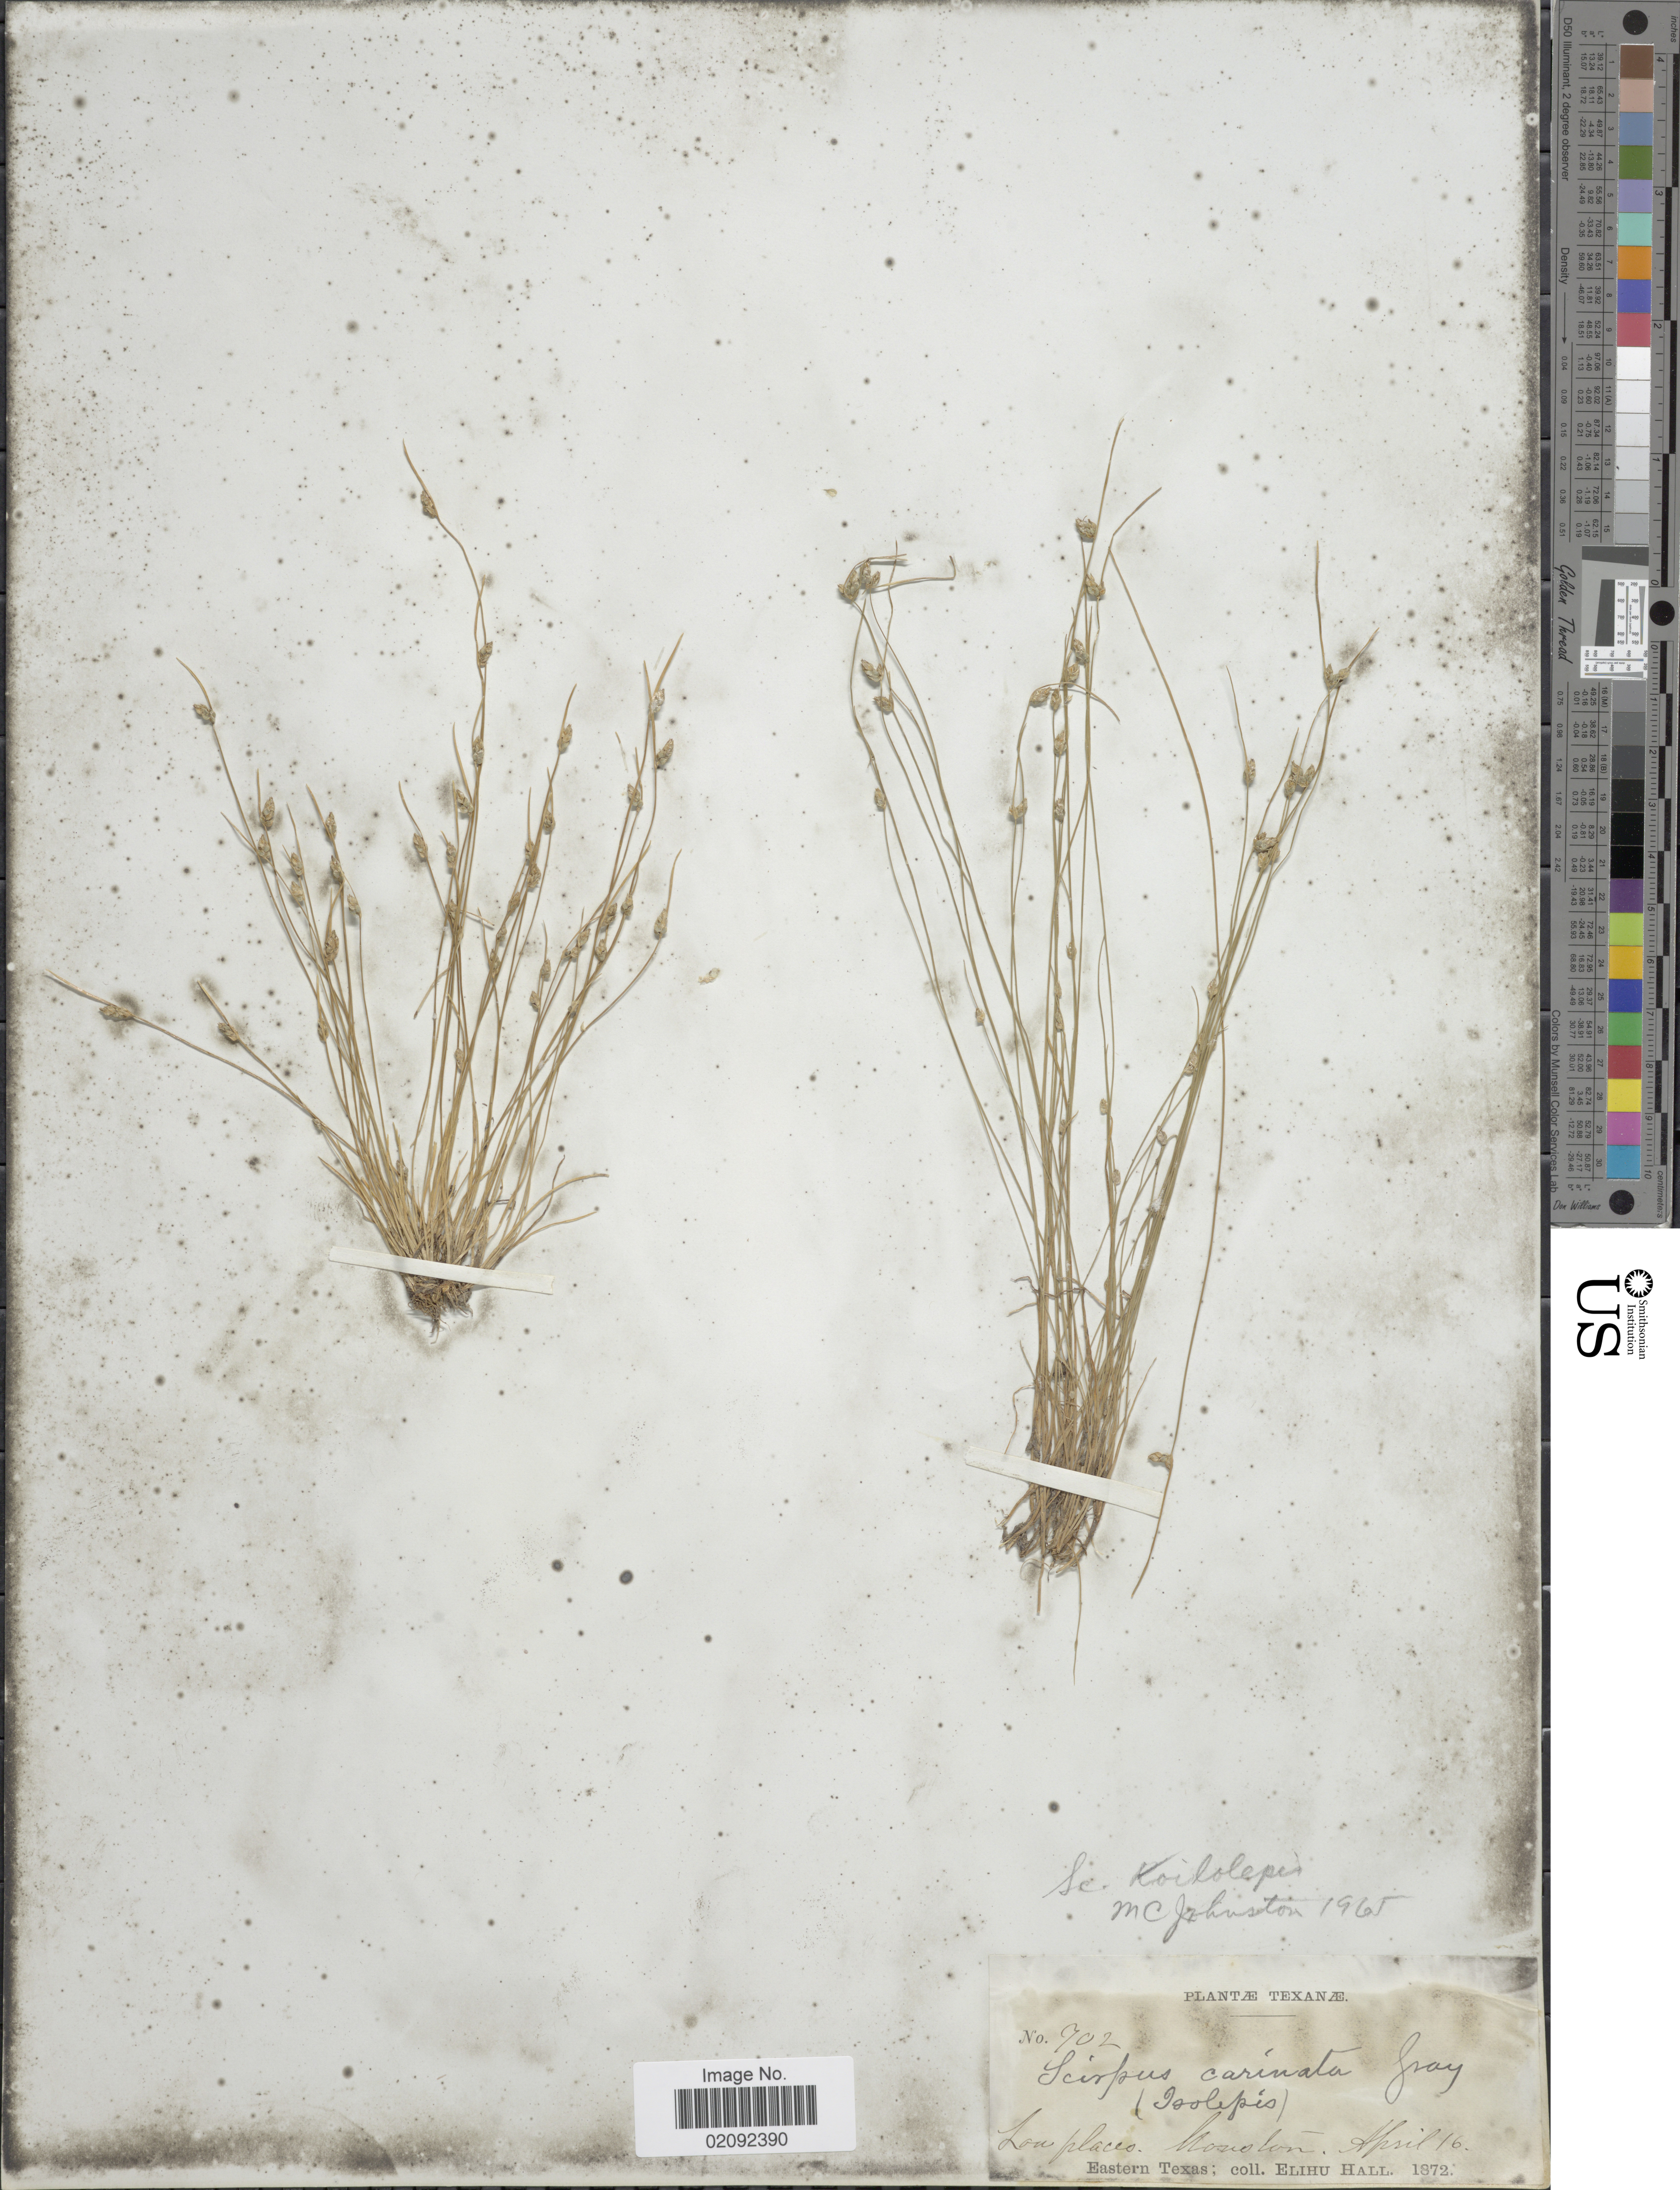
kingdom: Plantae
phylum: Tracheophyta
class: Liliopsida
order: Poales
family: Cyperaceae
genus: Isolepis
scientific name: Isolepis carinata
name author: Hook. & Arn. ex Torr.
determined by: Strong, M. T., (US), Smithsonian Institution - National Museum of Natural History (UNITED STATES)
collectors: E. Hall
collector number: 702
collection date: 1872-04-16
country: United States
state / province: Texas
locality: Low places, Houston, Eastern Texas